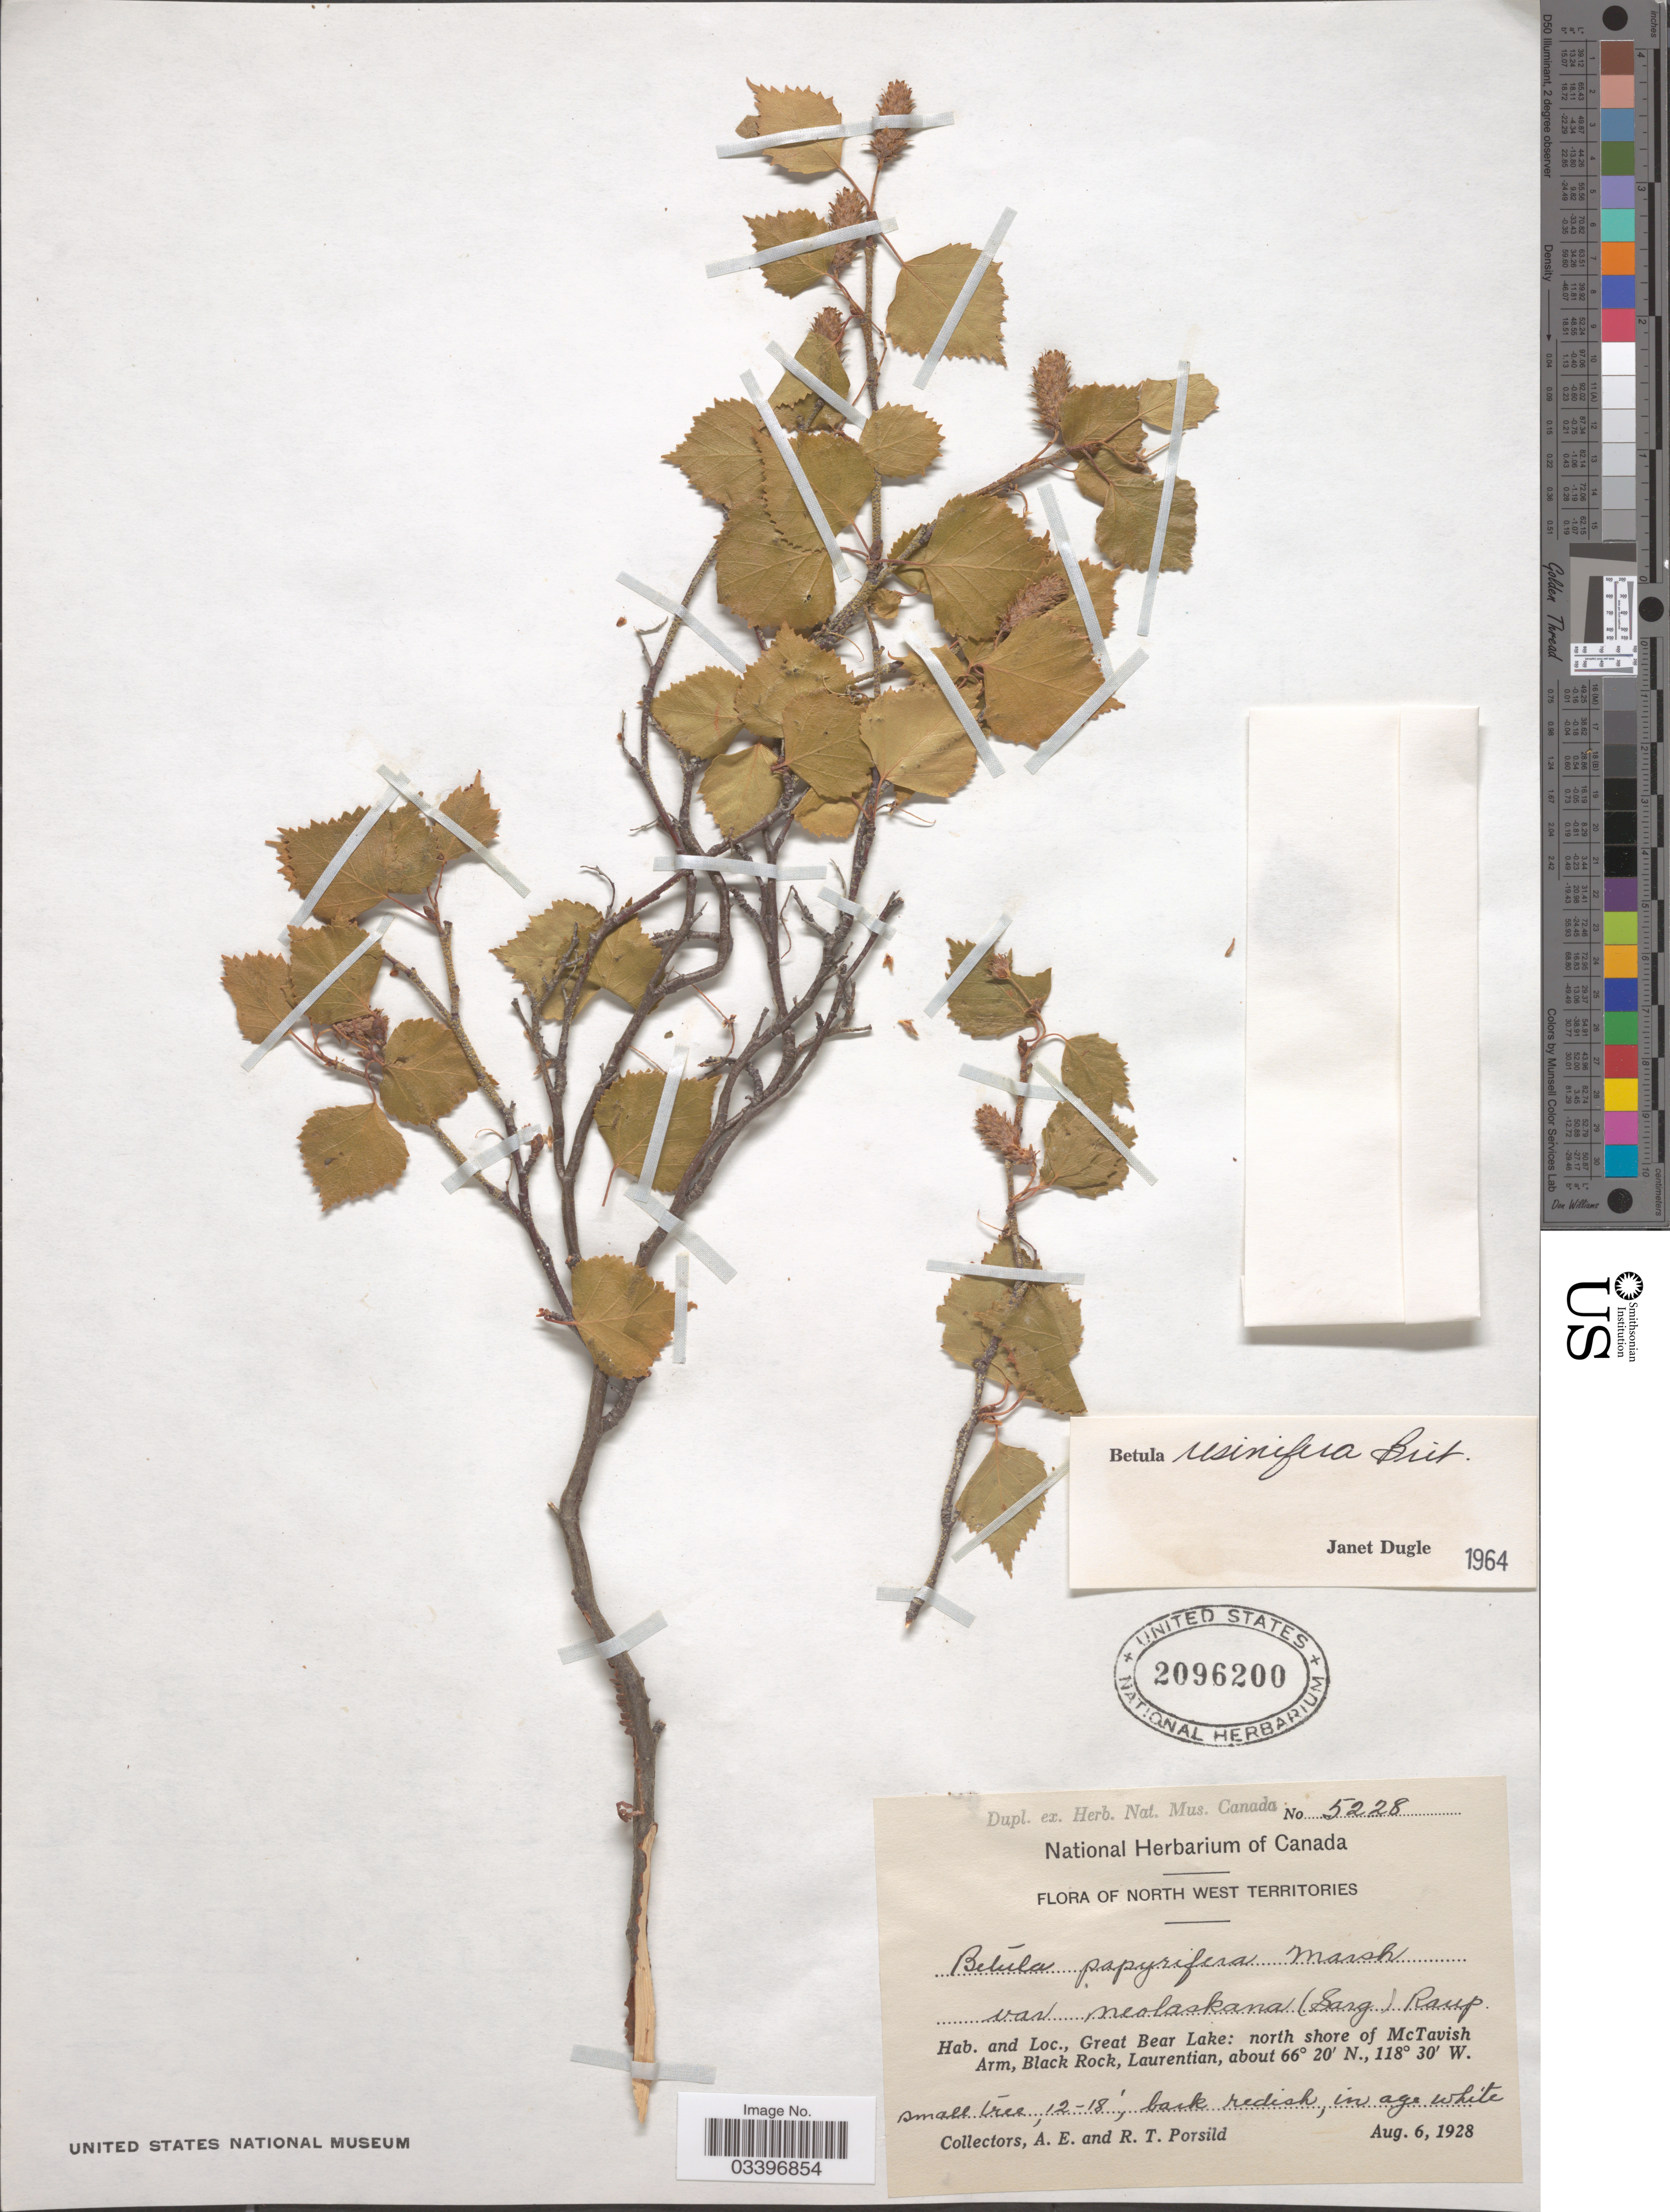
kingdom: Plantae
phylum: Tracheophyta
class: Magnoliopsida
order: Fagales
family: Betulaceae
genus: Betula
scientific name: Betula resinifera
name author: Britton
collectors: A. E. Porsild & R. T. Porsild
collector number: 5228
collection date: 1928-08-06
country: Canada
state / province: Northwest Territories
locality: Great Bear Lake: north shore of McTavish Arm, Black Rock, Laurentian.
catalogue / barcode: US 2096200